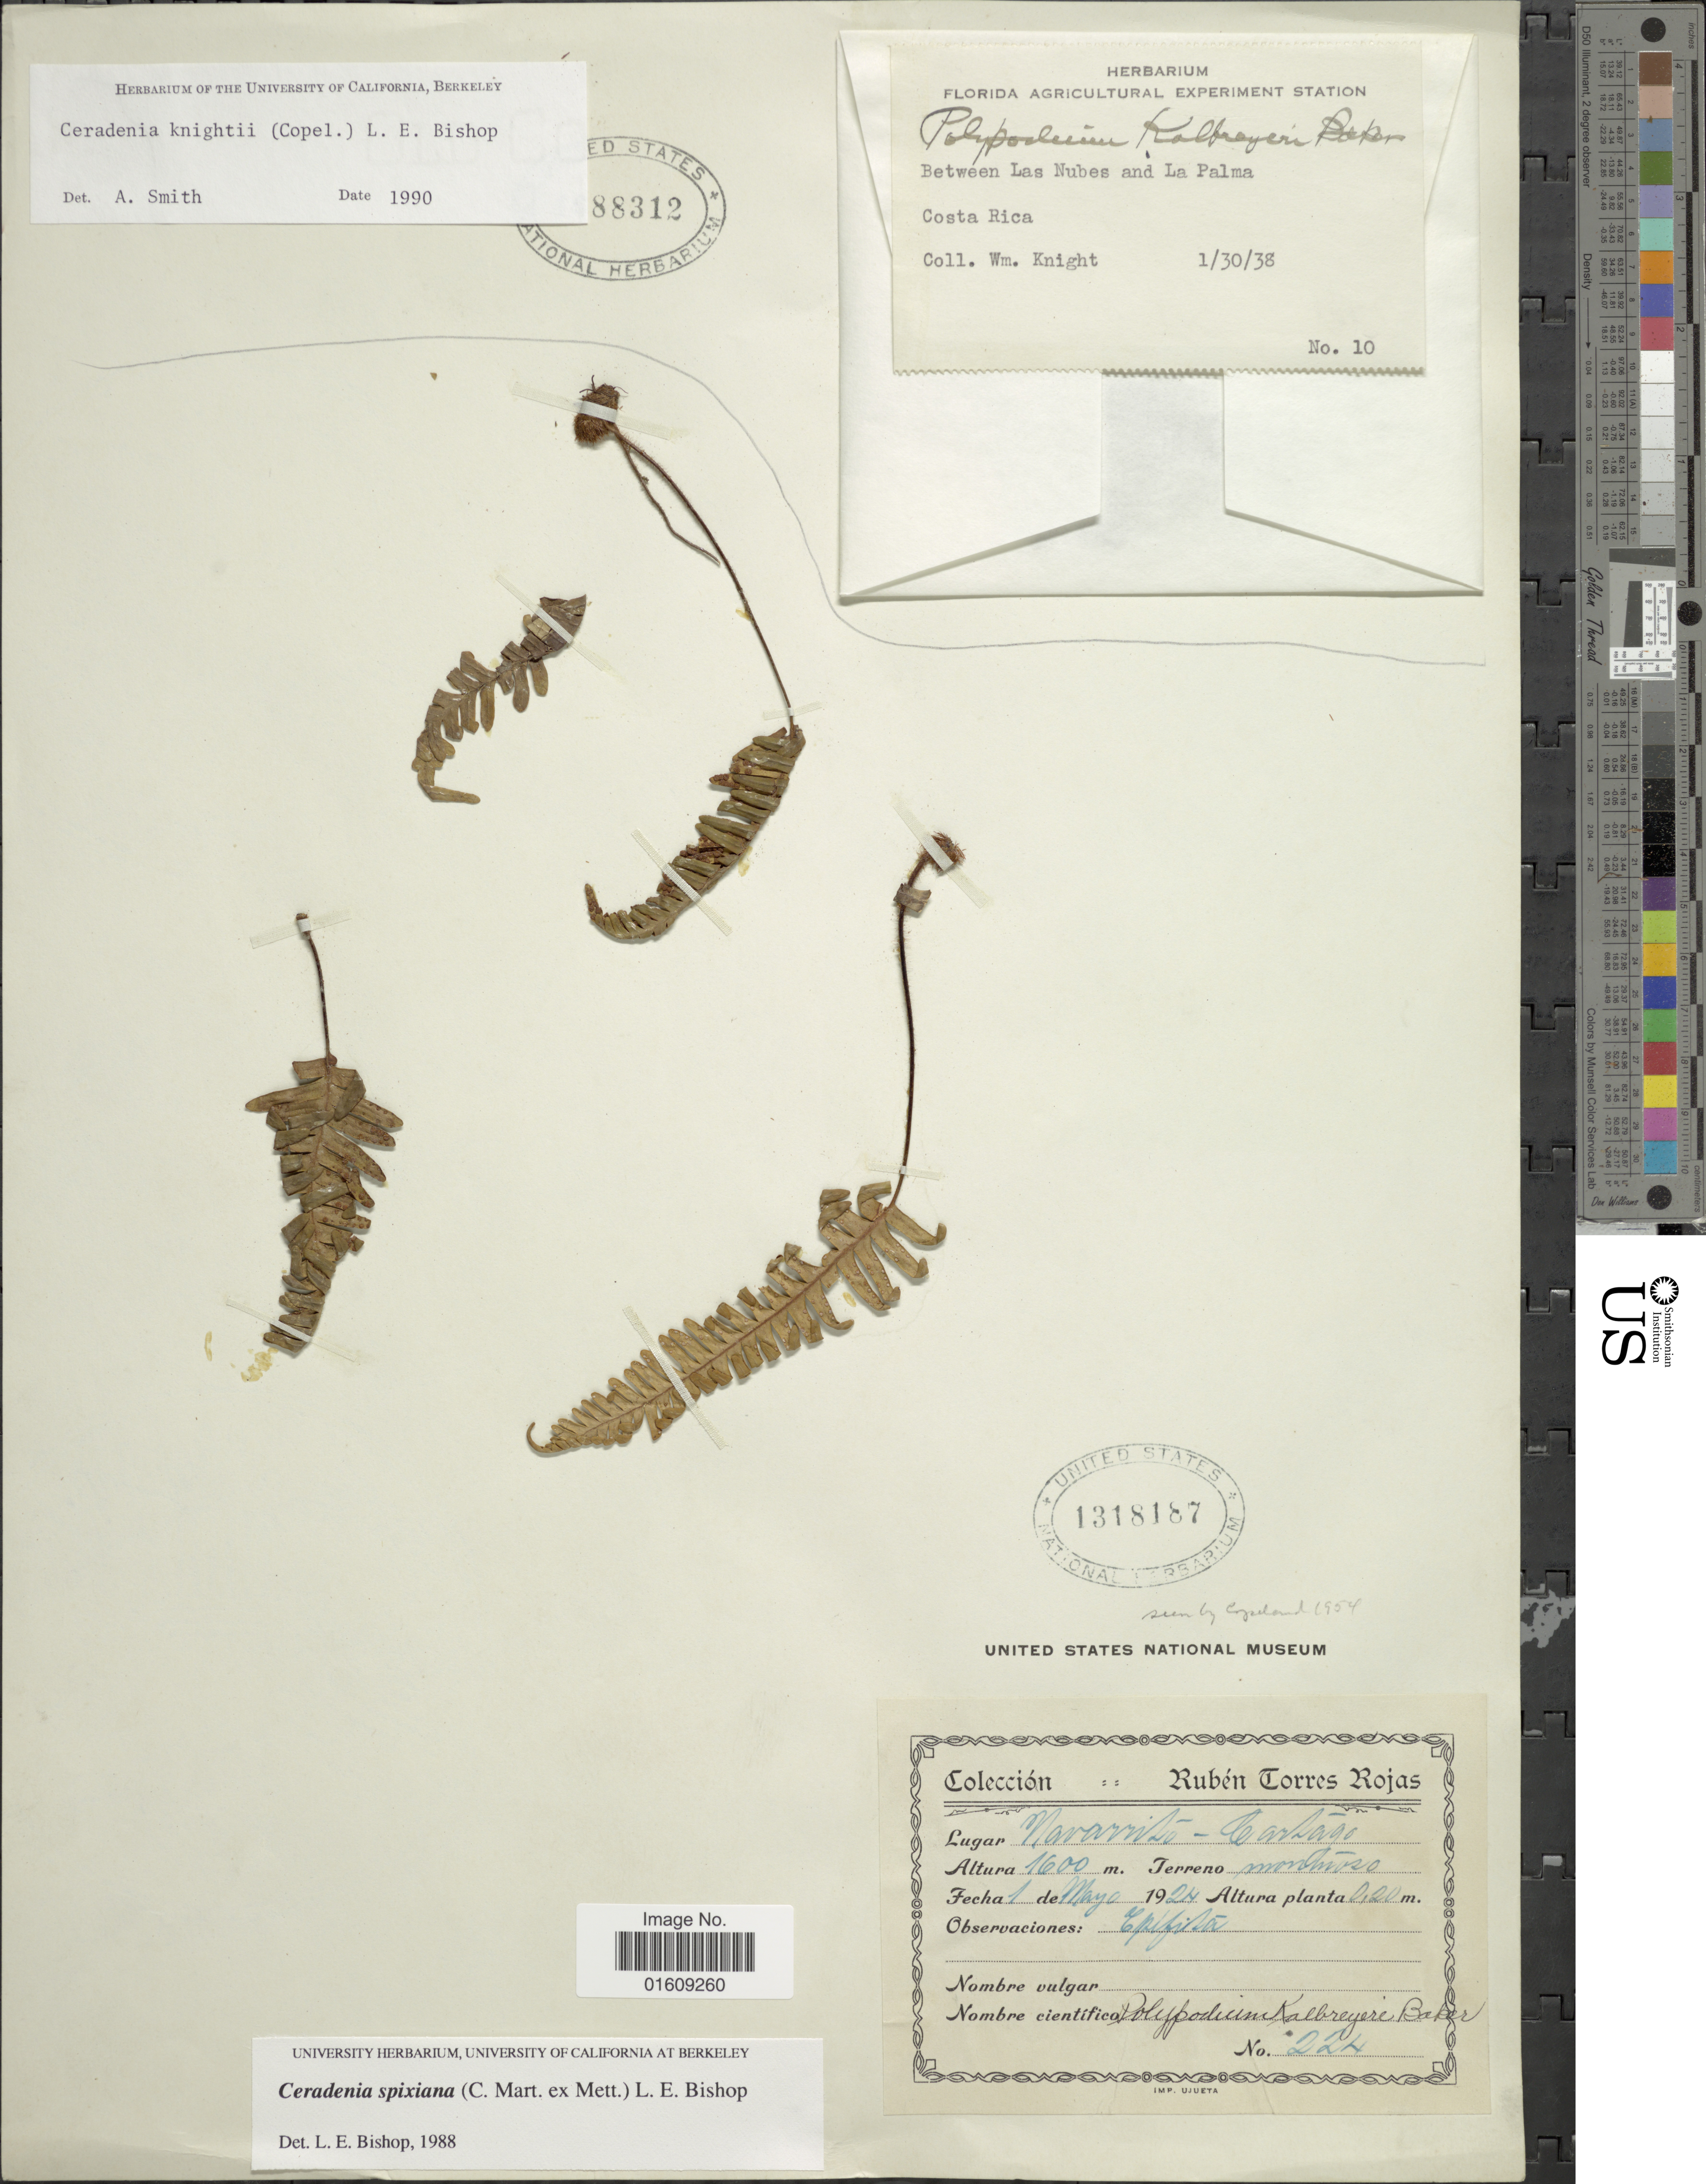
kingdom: Plantae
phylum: Tracheophyta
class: Polypodiopsida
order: Polypodiales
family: Polypodiaceae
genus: Ceradenia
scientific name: Ceradenia spixiana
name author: (Mart. ex Mett.) L.E. Bishop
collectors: W. Knight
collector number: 10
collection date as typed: Transcribed d/m/y: 30/1/38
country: Costa Rica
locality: Costa Rica, between las Nubes and La Palma.